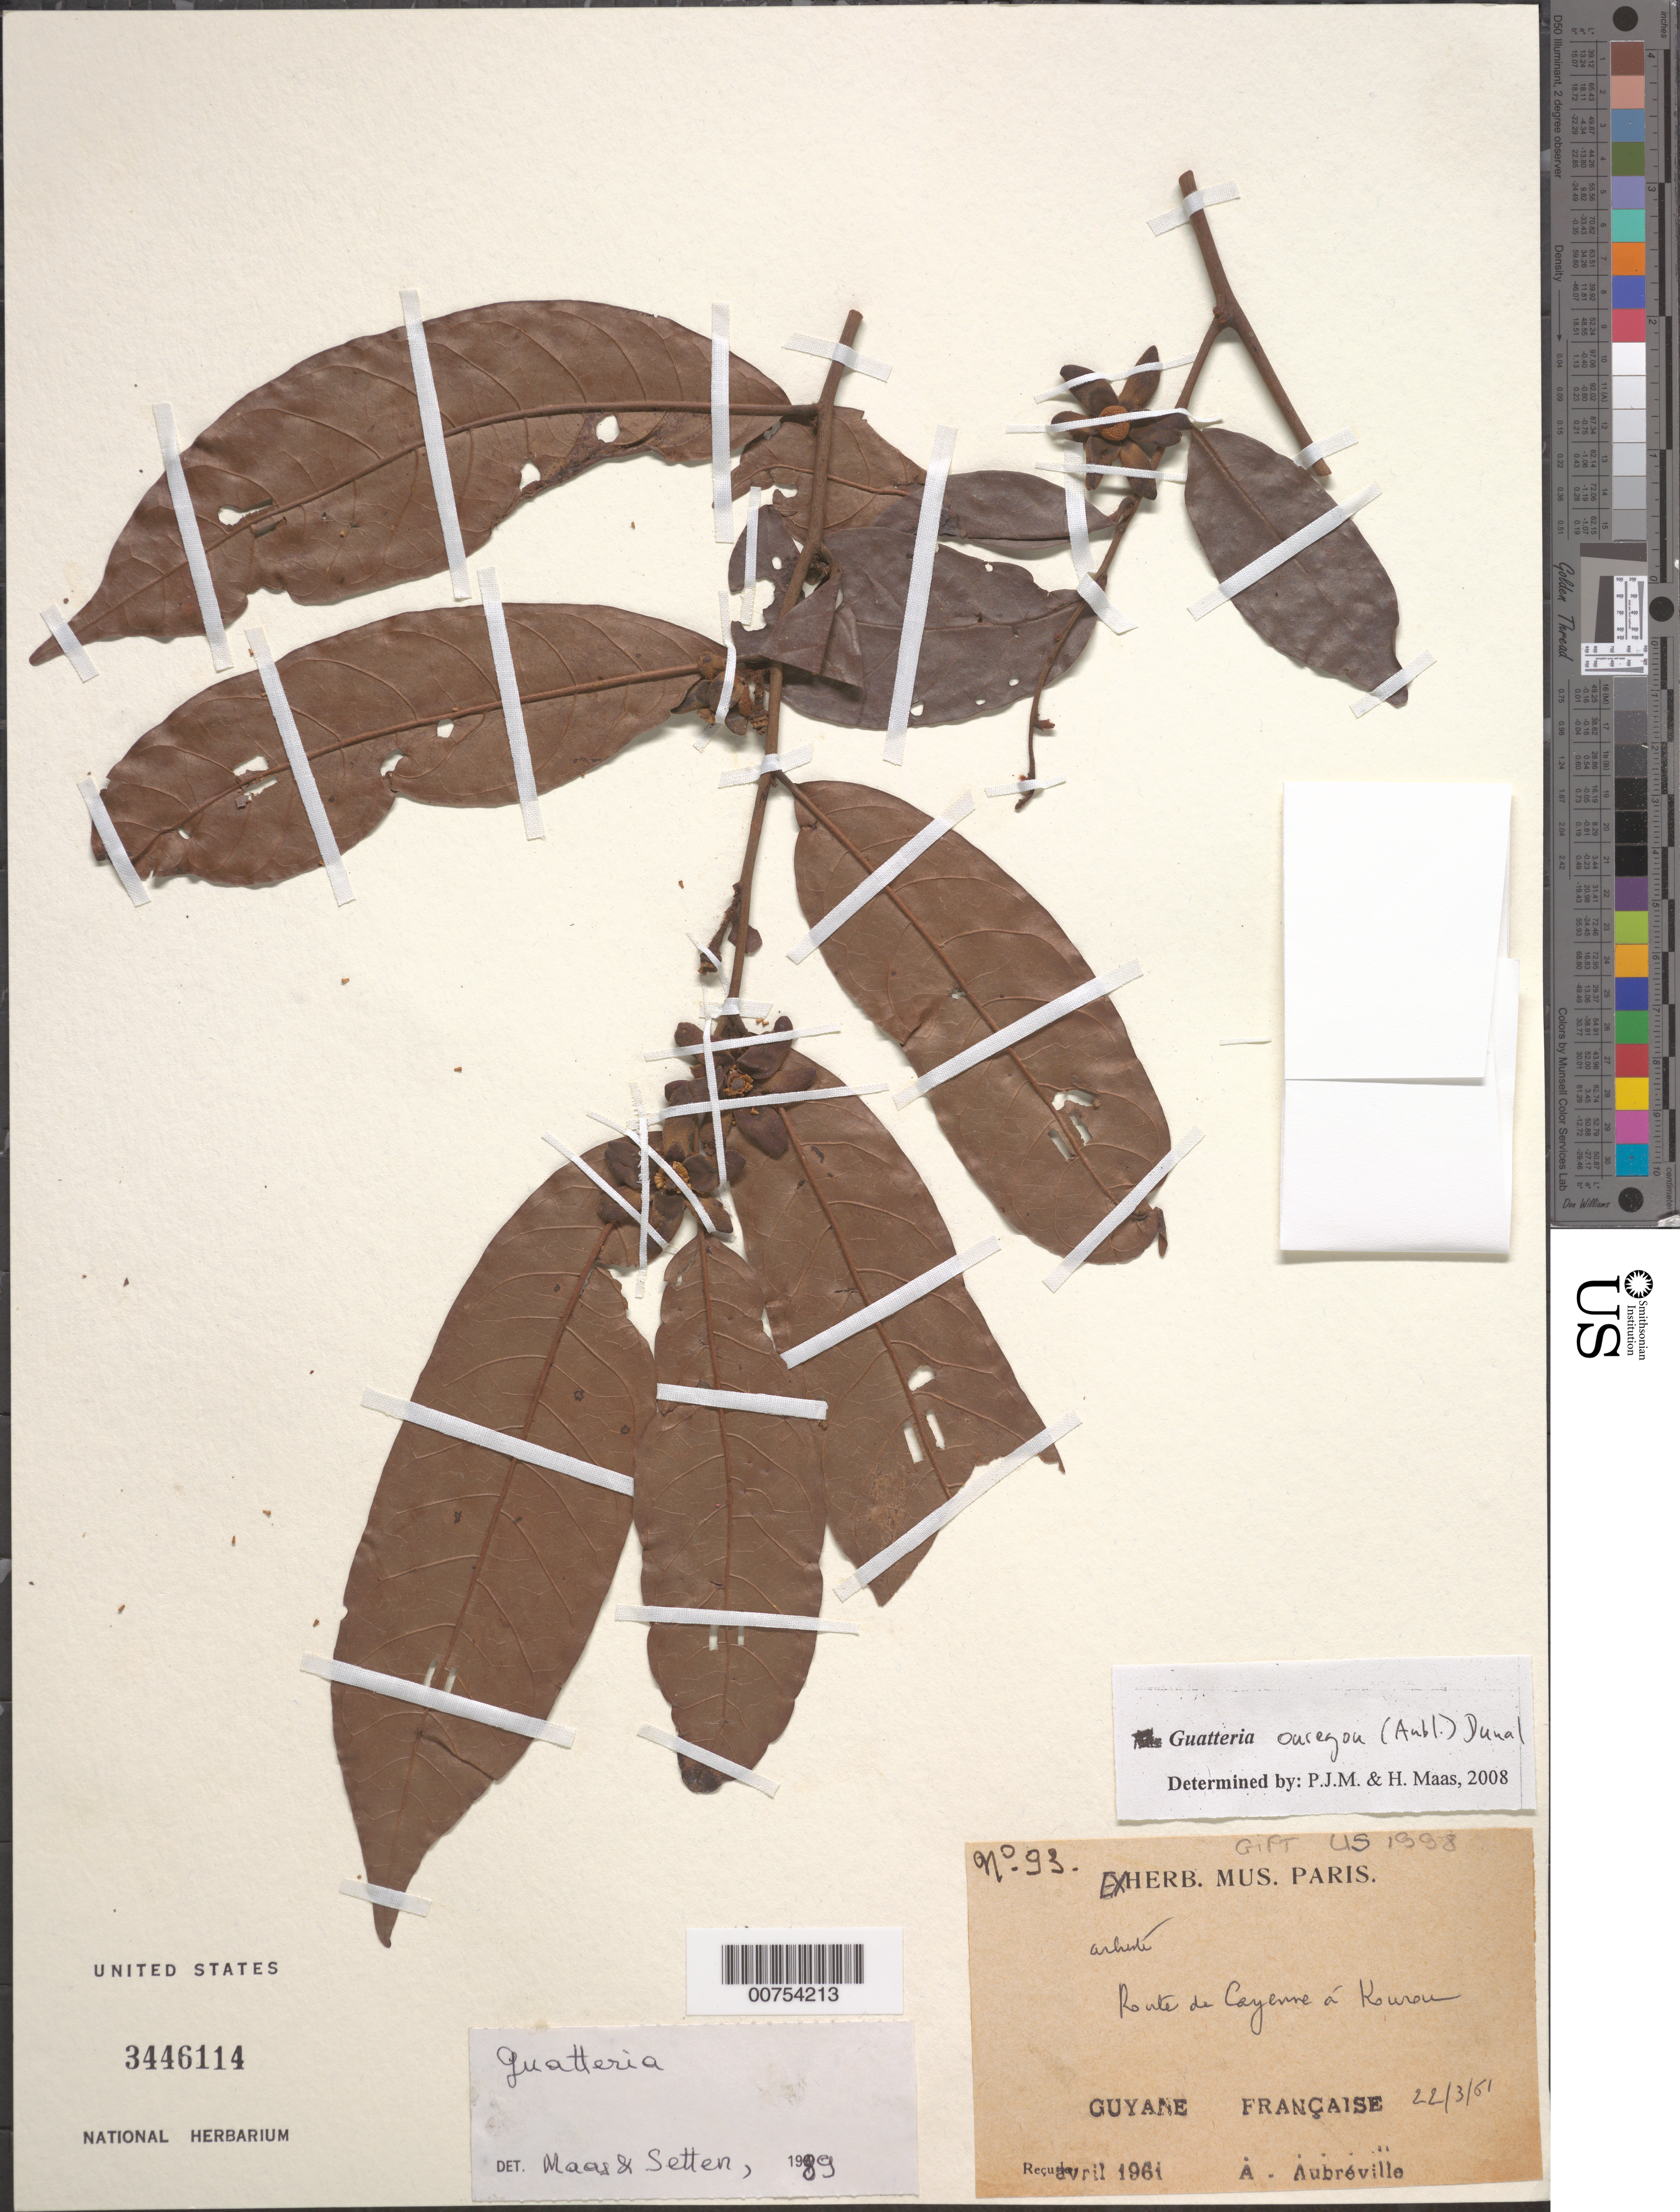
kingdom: Plantae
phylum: Tracheophyta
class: Magnoliopsida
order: Magnoliales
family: Annonaceae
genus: Guatteria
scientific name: Guatteria ouregou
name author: (Aubl.) Dunal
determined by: Maas, Paul J.; Maas, H.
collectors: A. Aubréville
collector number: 93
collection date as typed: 22-Mar-61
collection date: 1961-03-22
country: French Guiana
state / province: Cayenne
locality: Cayenne to Kourou route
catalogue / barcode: US 3446114